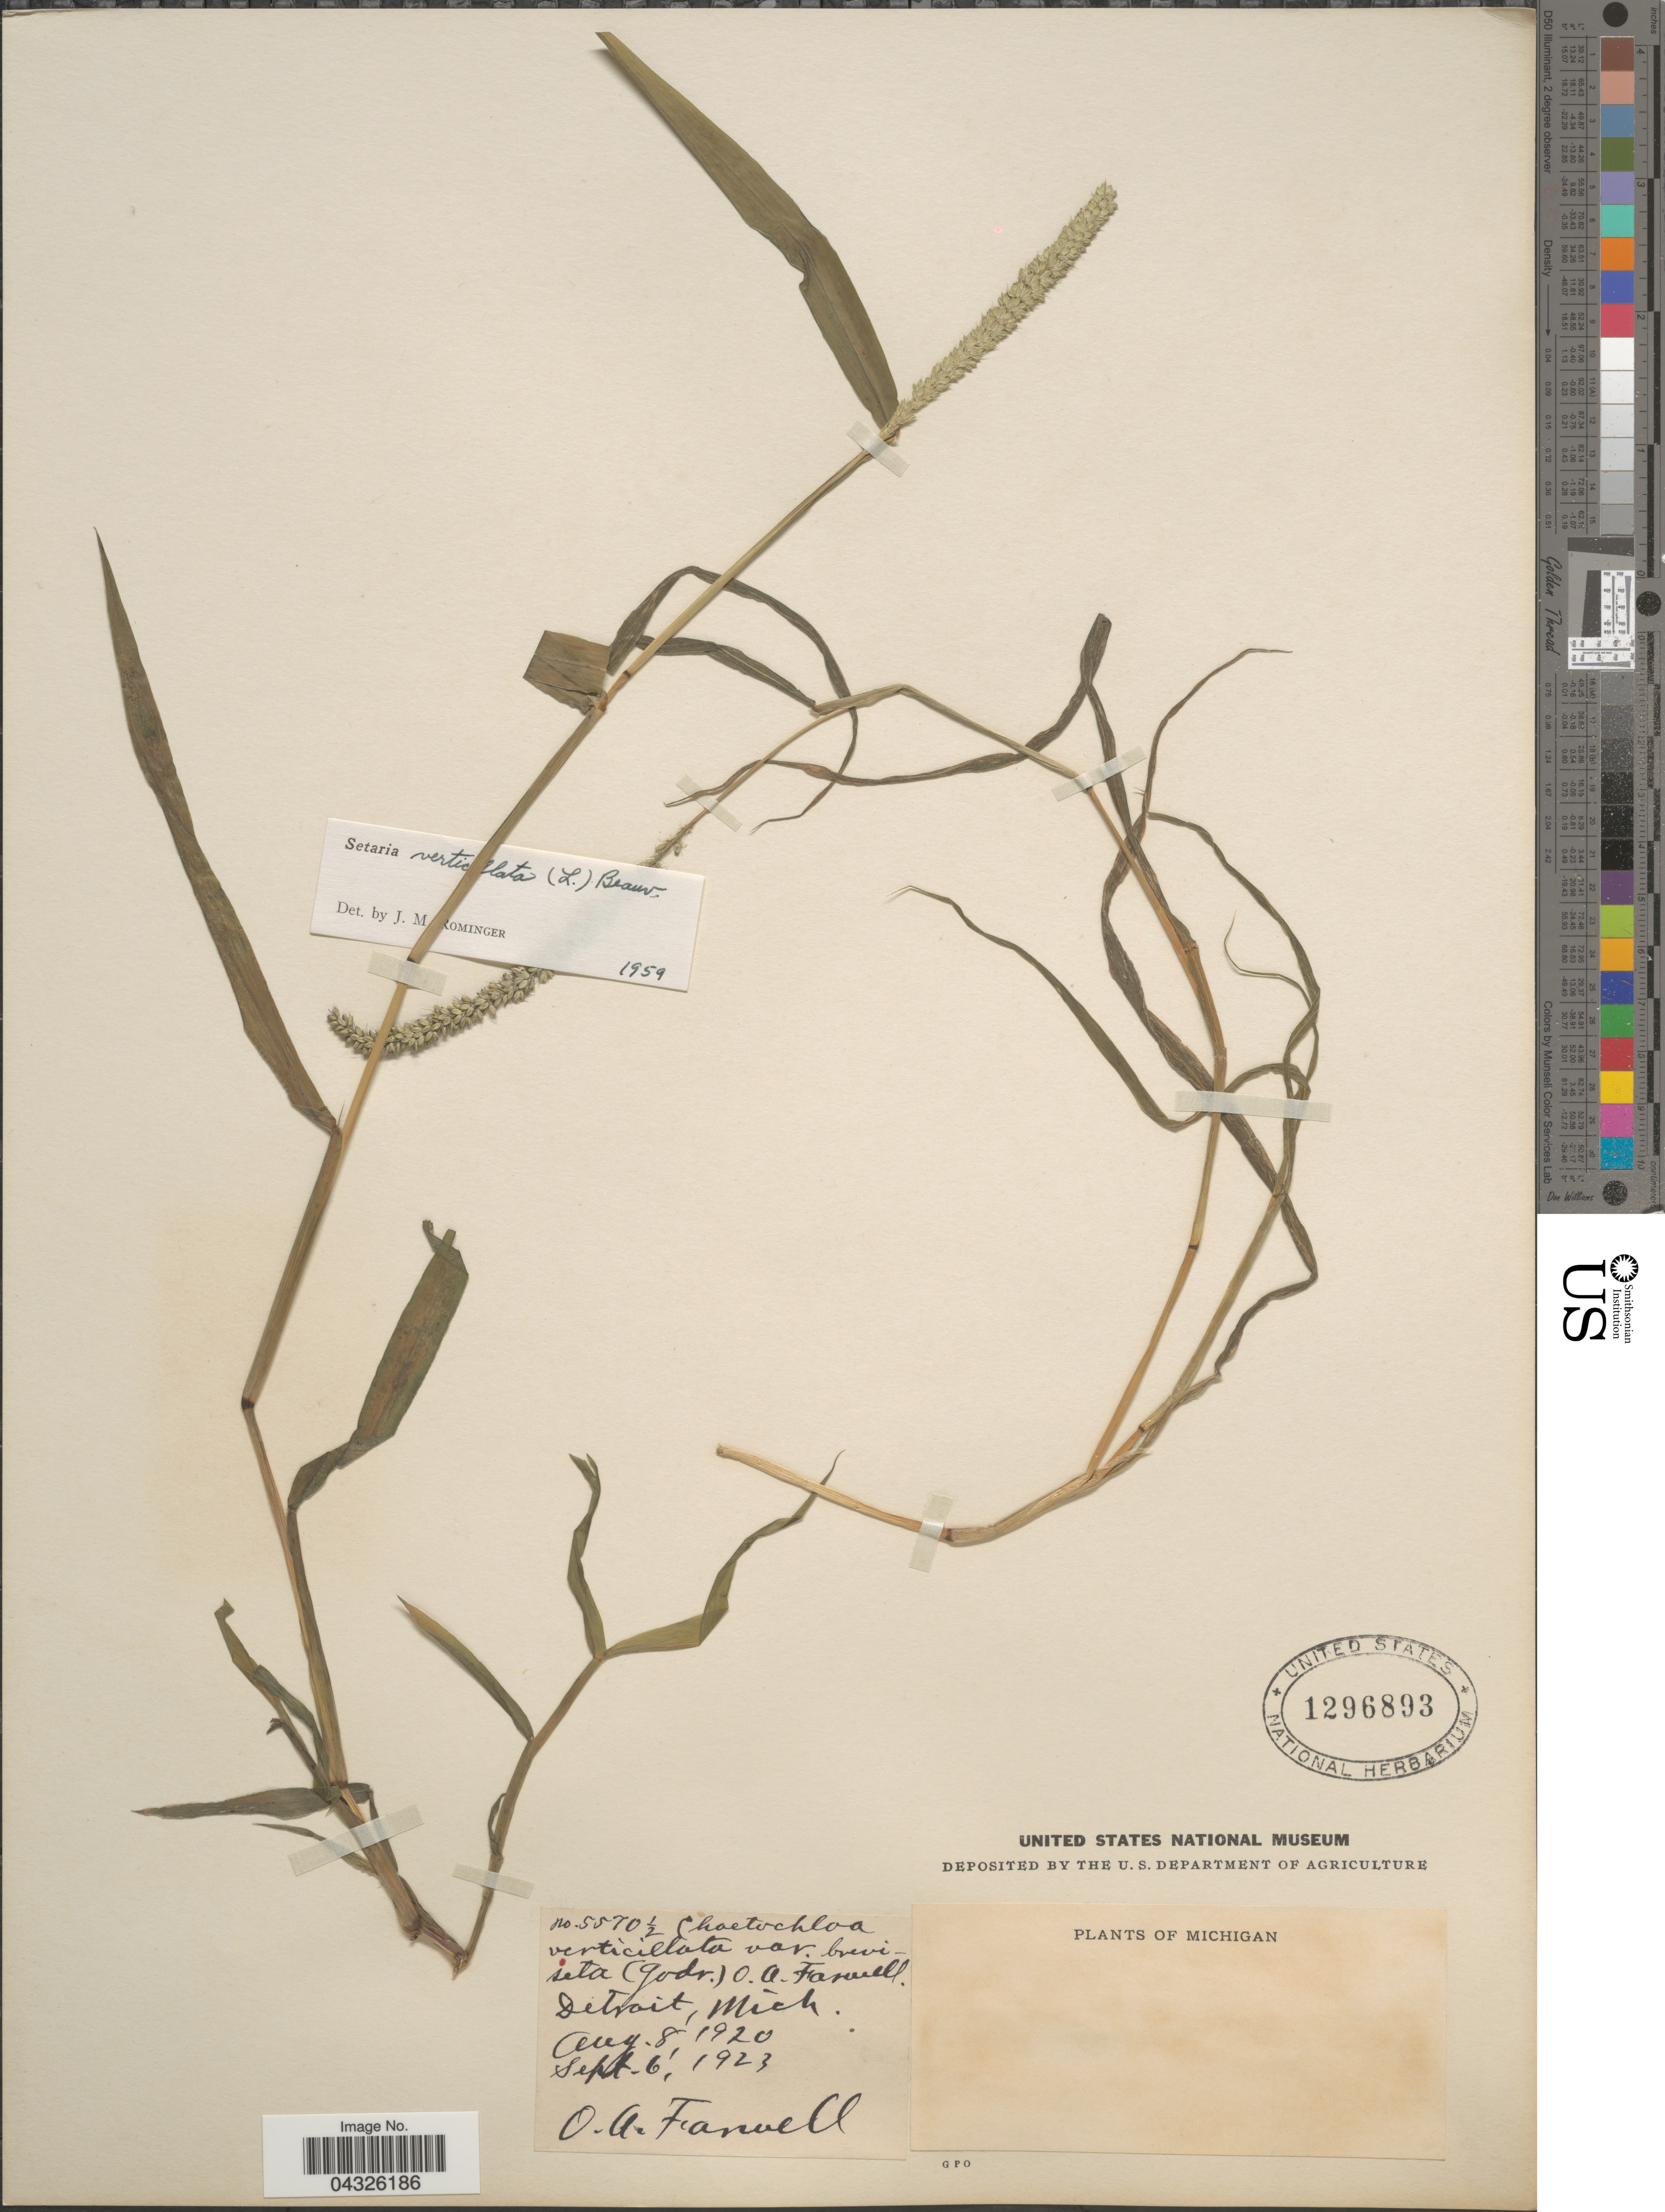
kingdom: Plantae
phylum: Tracheophyta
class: Liliopsida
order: Poales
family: Poaceae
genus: Setaria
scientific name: Setaria verticillata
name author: (L.) P. Beauv.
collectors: O. Farwell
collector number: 5570½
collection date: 1920-08-08/1923-09-06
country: United States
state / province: Michigan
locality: Detroit.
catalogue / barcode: US 1296893